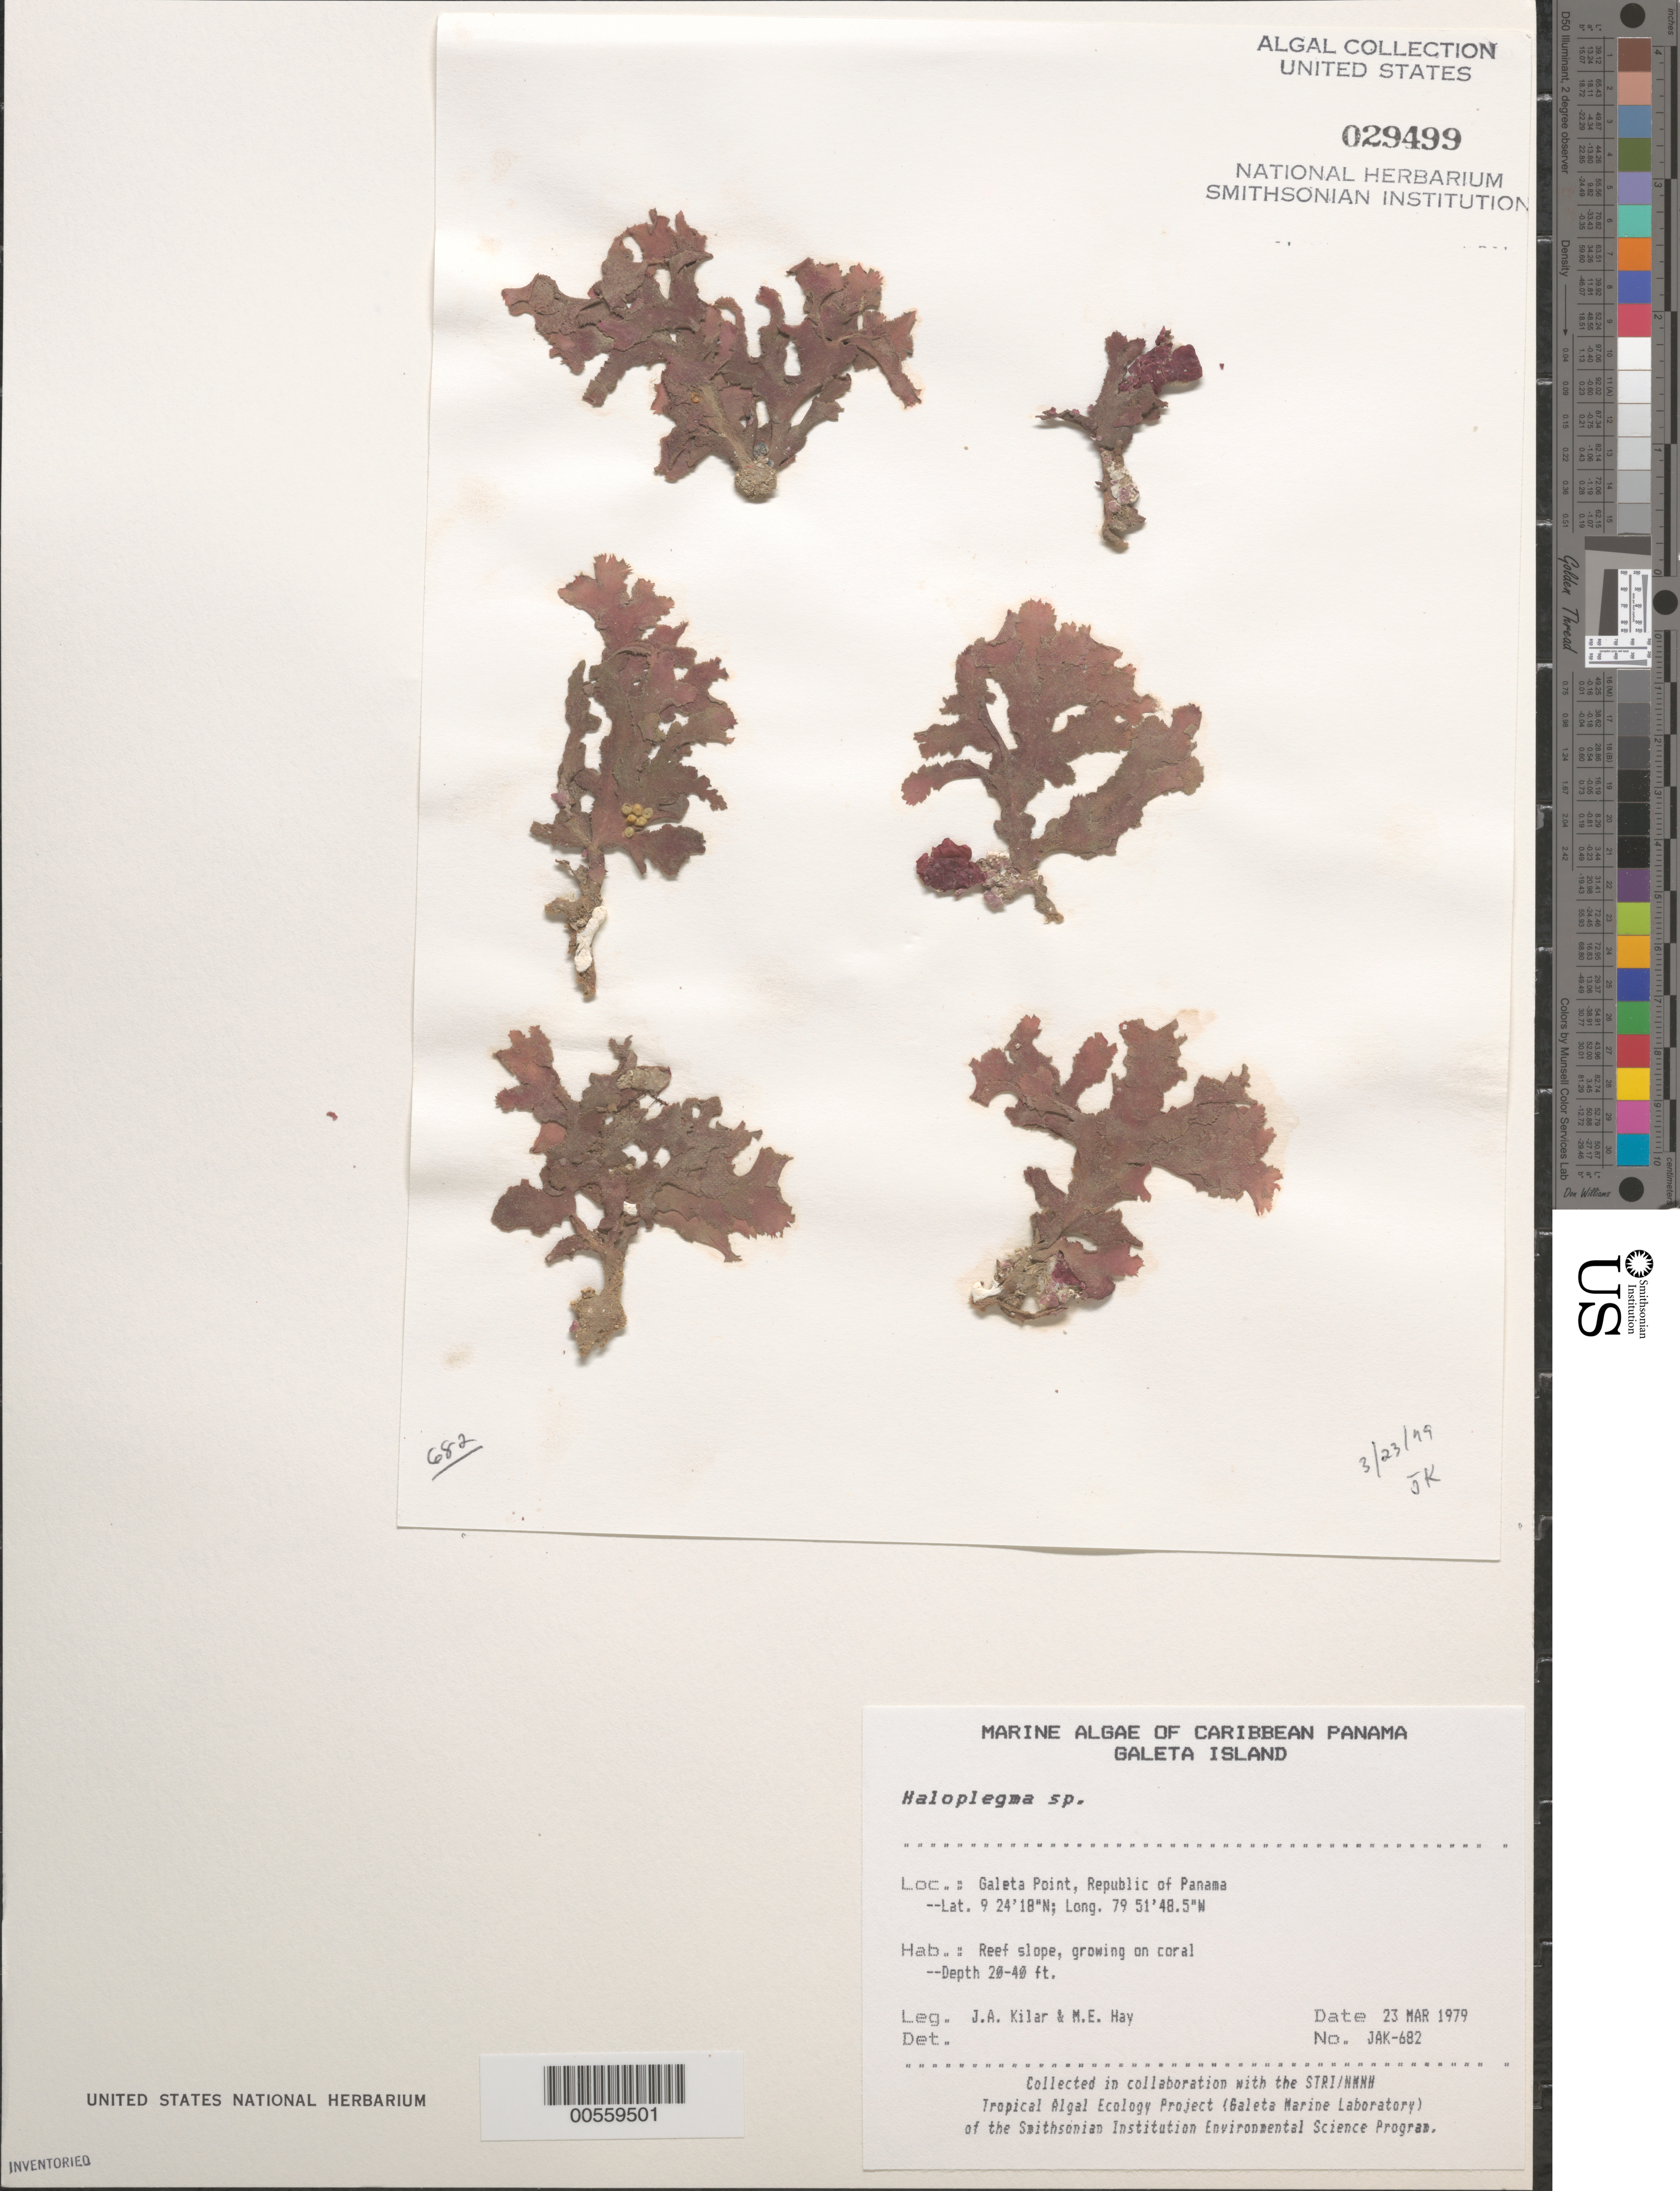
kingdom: Plantae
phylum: Rhodophyta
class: Florideophyceae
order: Ceramiales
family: Wrangeliaceae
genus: Haloplegma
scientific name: Haloplegma sp.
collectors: J. A. Kilar & M. E. Hay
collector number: JAK-682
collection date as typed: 23 Mar 1979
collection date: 1979-03-23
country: Panama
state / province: Colón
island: Galeta Island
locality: Galeta Point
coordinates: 9 24' 18" N, 79 51' 48.5" W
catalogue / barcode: US 29499